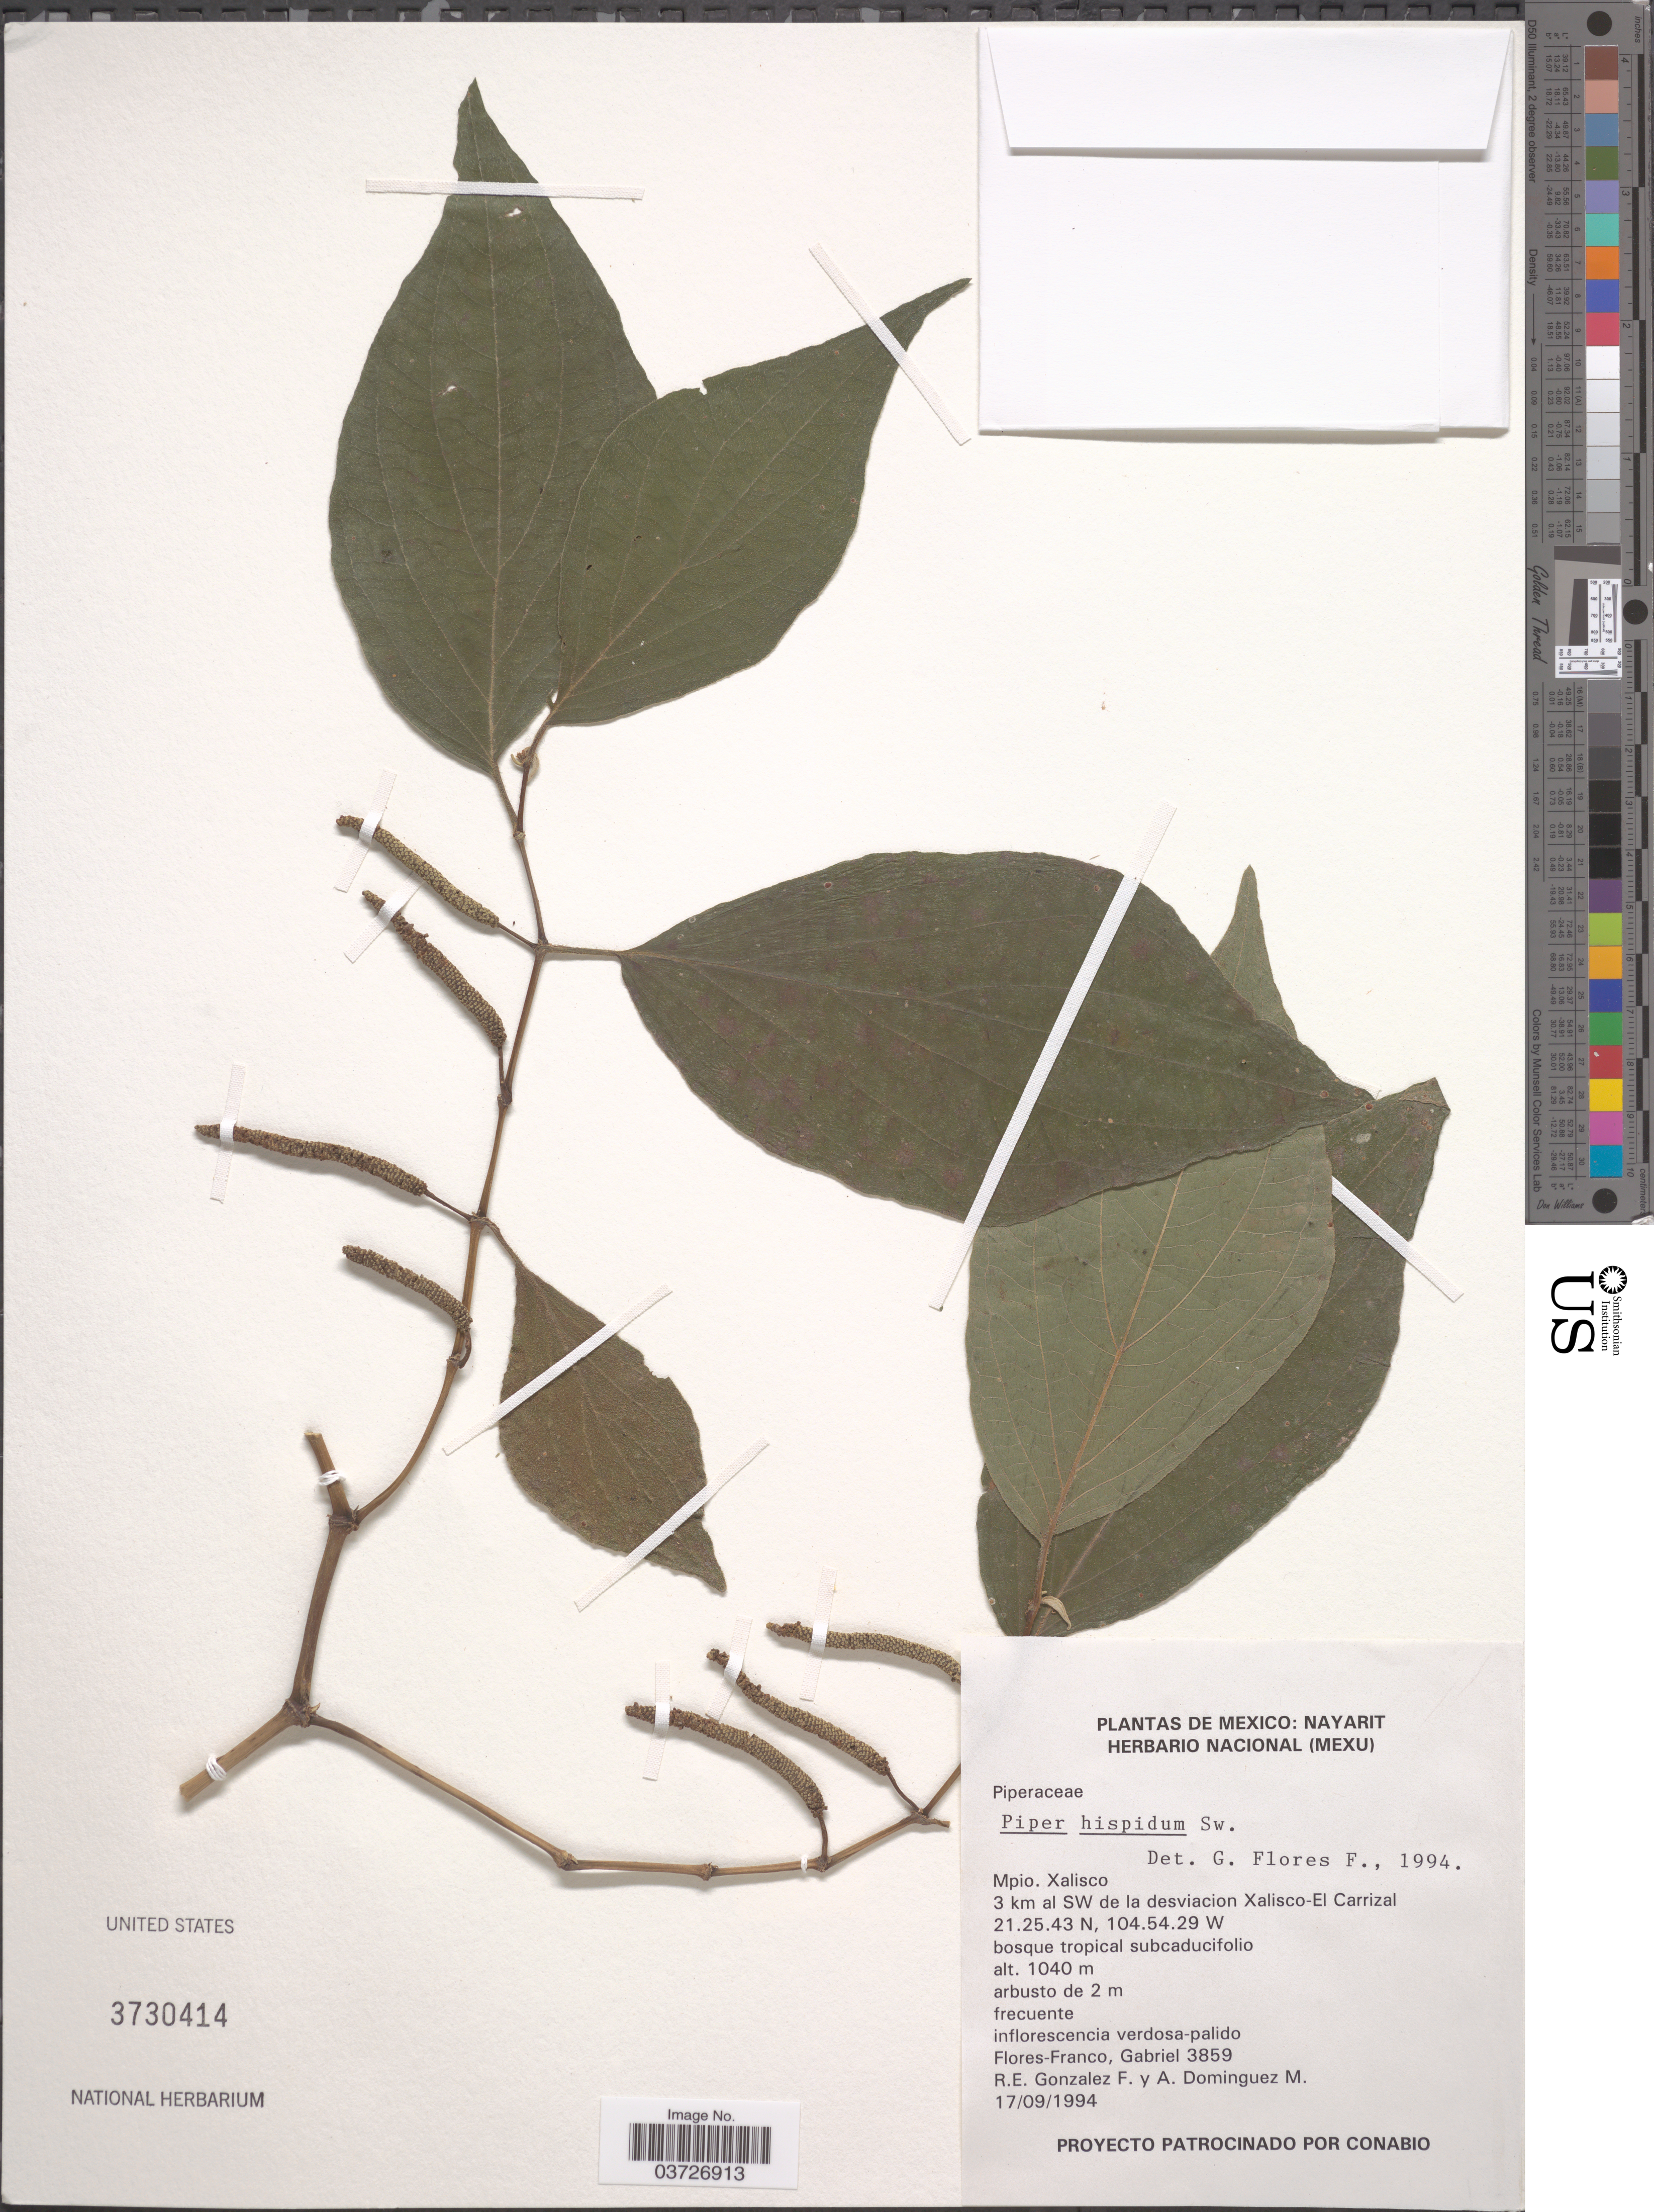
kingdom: Plantae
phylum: Tracheophyta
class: Magnoliopsida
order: Piperales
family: Piperaceae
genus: Piper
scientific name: Piper hispidum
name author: Sw.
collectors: G. Flores F., R. E. Gonzalez F. & A. Dominguez M.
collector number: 3859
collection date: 1994-09-17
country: Mexico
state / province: Nayarit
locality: Mpio. Xalisco. 3 km al SW de la desviacion Xalisco-El Carrizal.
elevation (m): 1040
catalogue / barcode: US 3730414